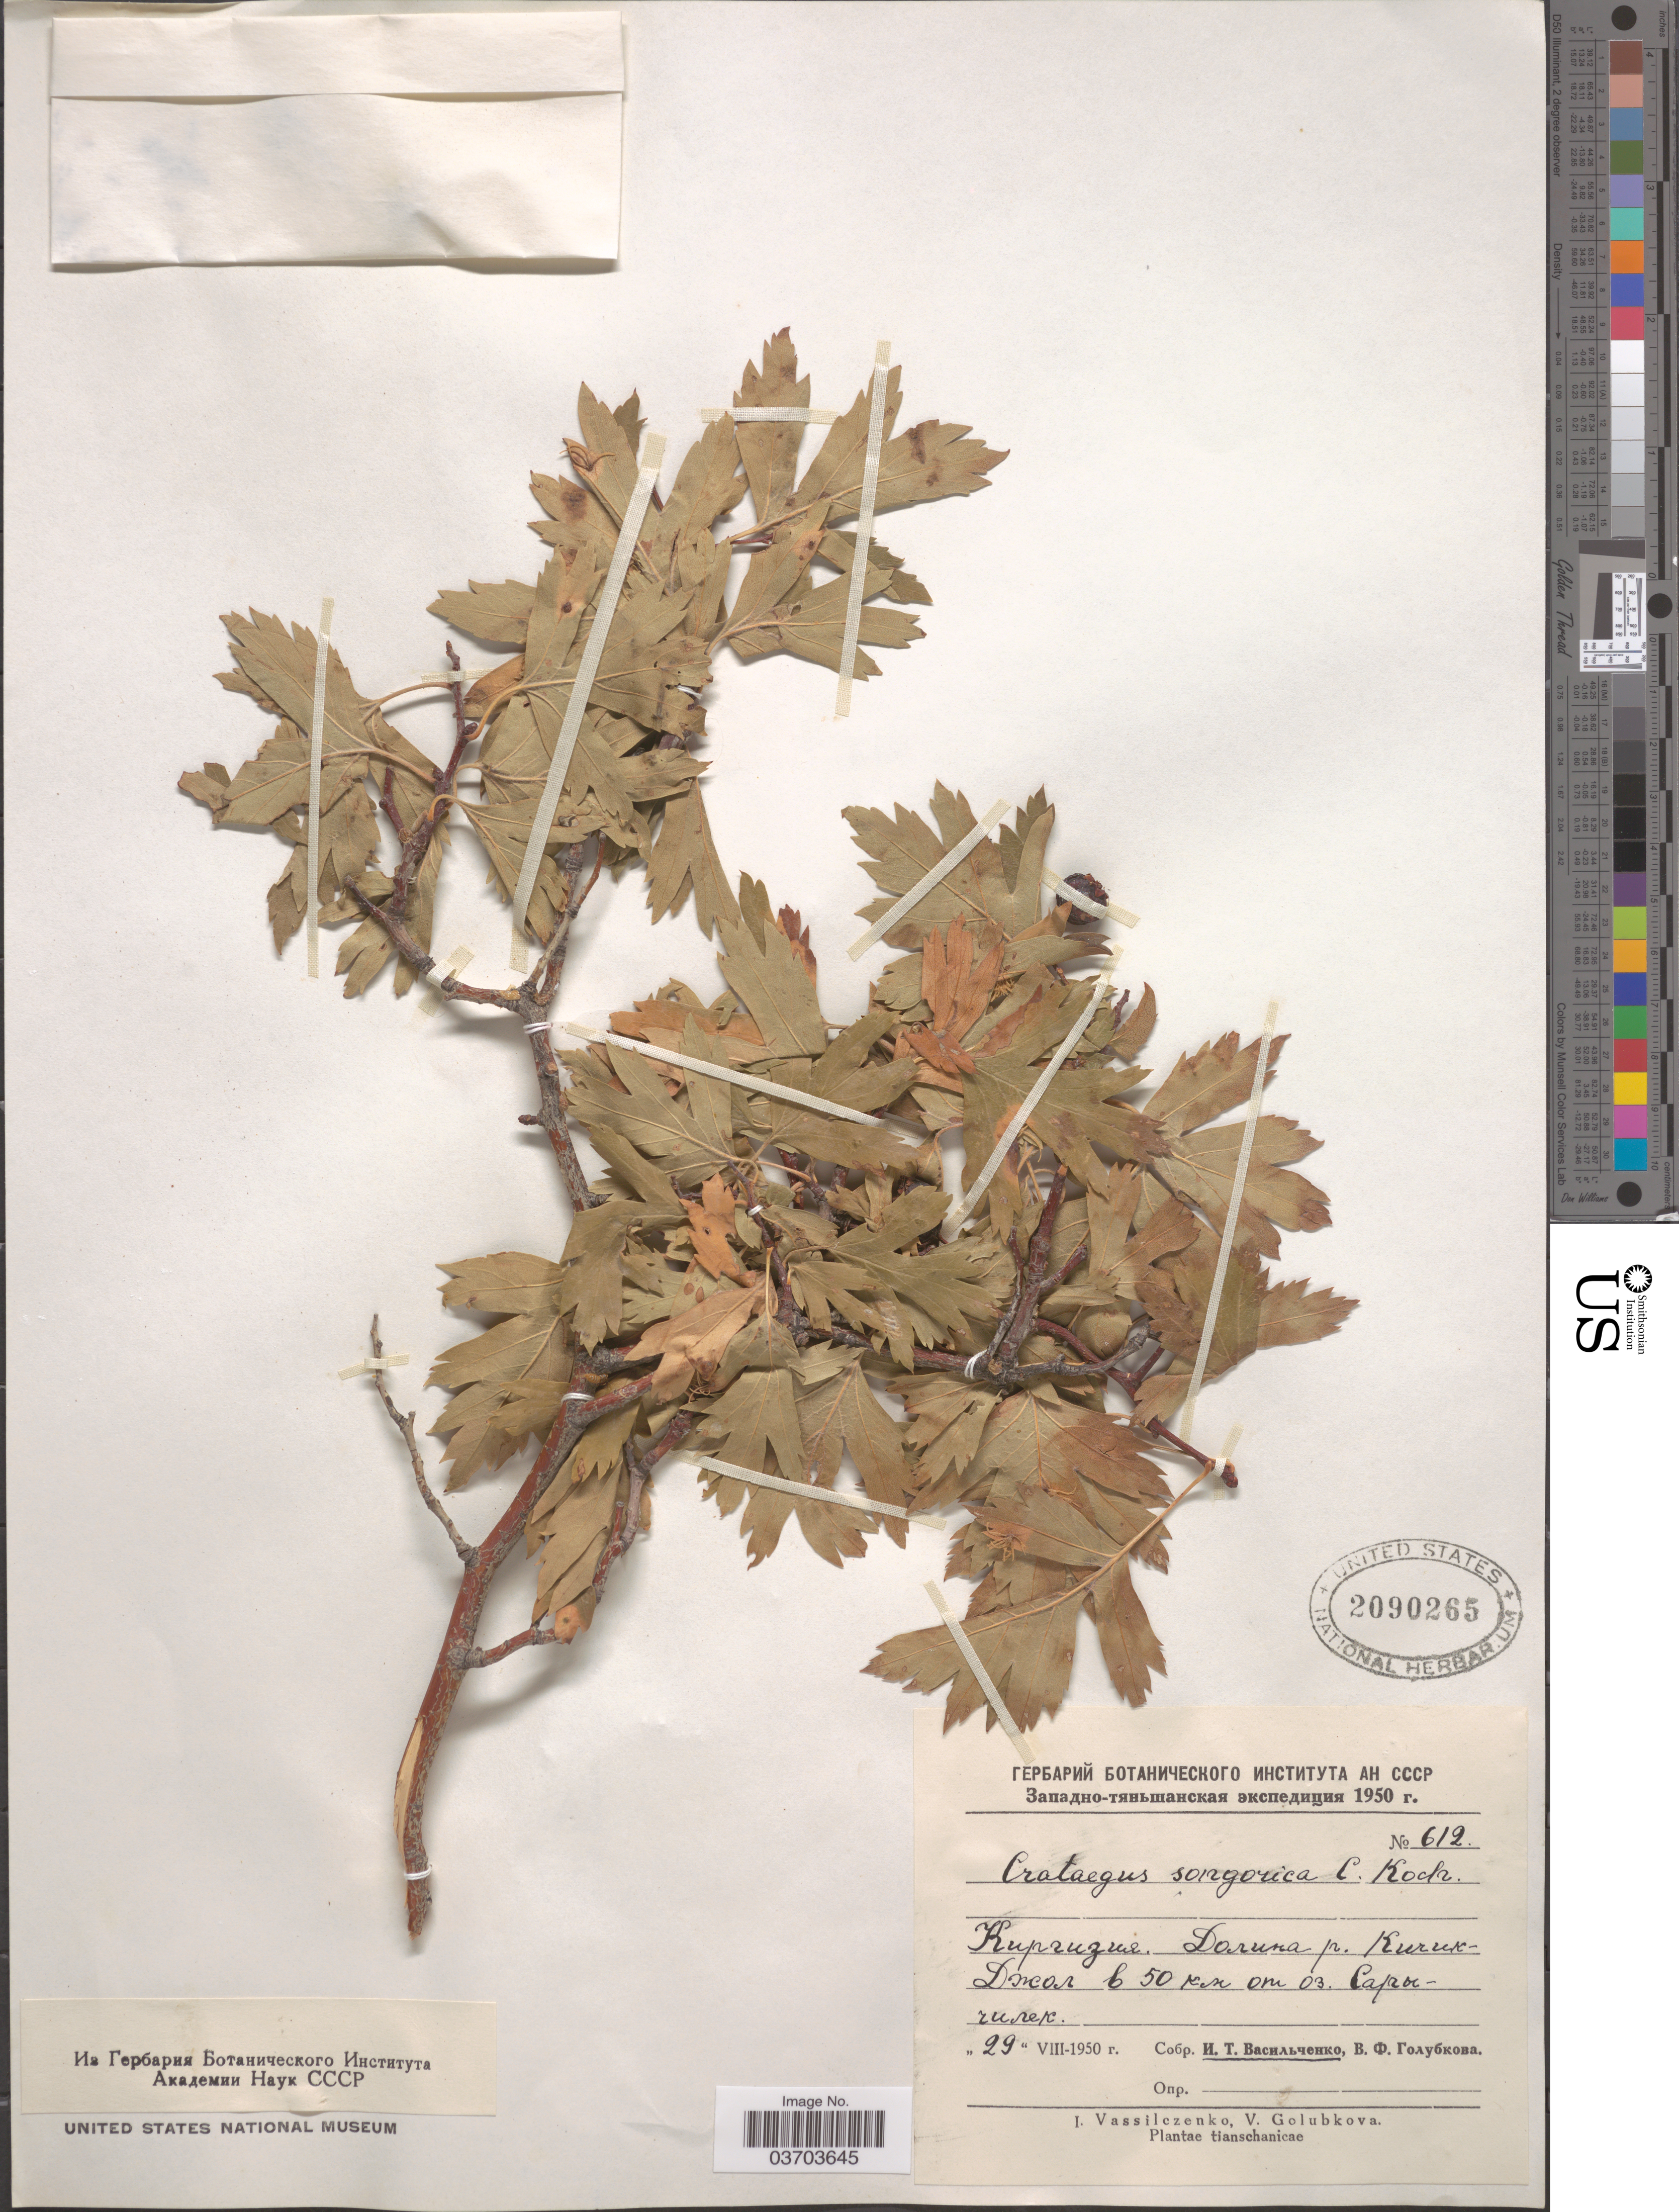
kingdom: Plantae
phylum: Tracheophyta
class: Magnoliopsida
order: Rosales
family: Rosaceae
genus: Crataegus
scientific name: Crataegus songarica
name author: K. Koch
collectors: I. Vassilczenko & V. F. Golubkova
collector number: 612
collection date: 1950-08-29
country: Kyrgyzstan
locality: Valley of river Kichik, 50 km from lake Sary-Chelek.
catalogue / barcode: US 2090265